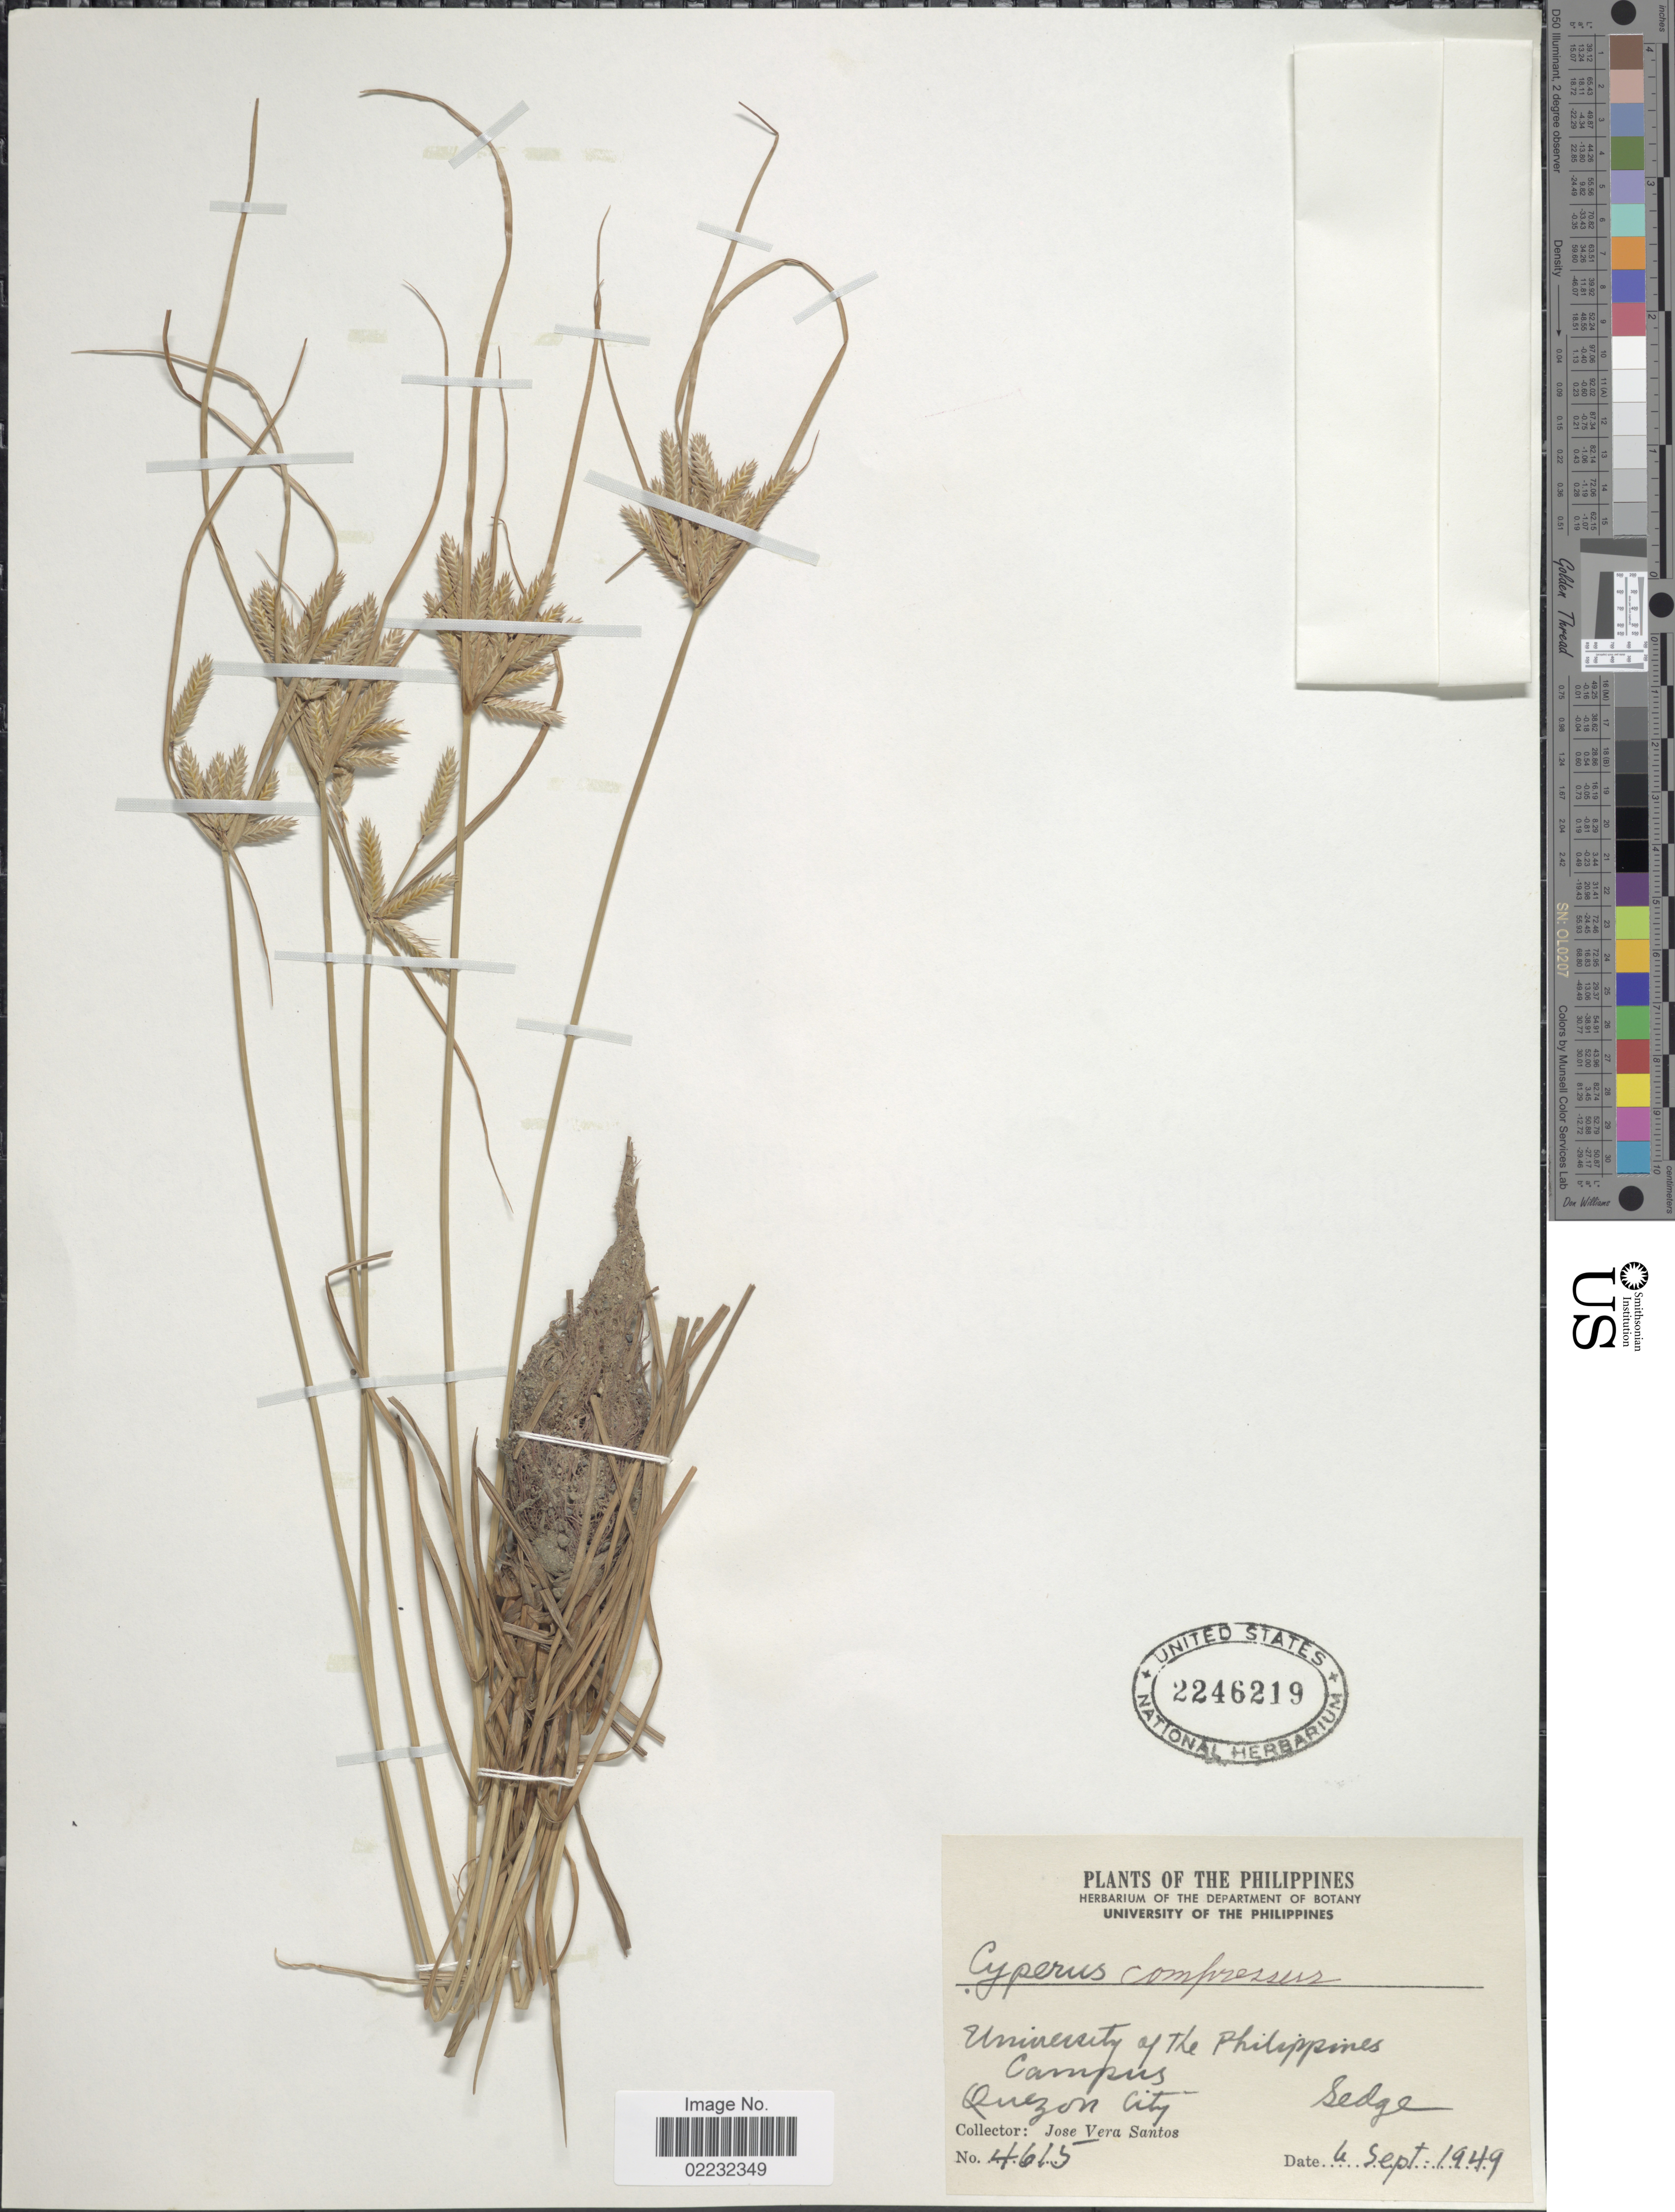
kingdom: Plantae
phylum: Tracheophyta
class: Liliopsida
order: Poales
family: Cyperaceae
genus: Cyperus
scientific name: Cyperus compressus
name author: L.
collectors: J. Santos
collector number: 4615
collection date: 1949-09-06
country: Philippines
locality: University of the Philippines Campus, Quezon City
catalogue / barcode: US 2246219